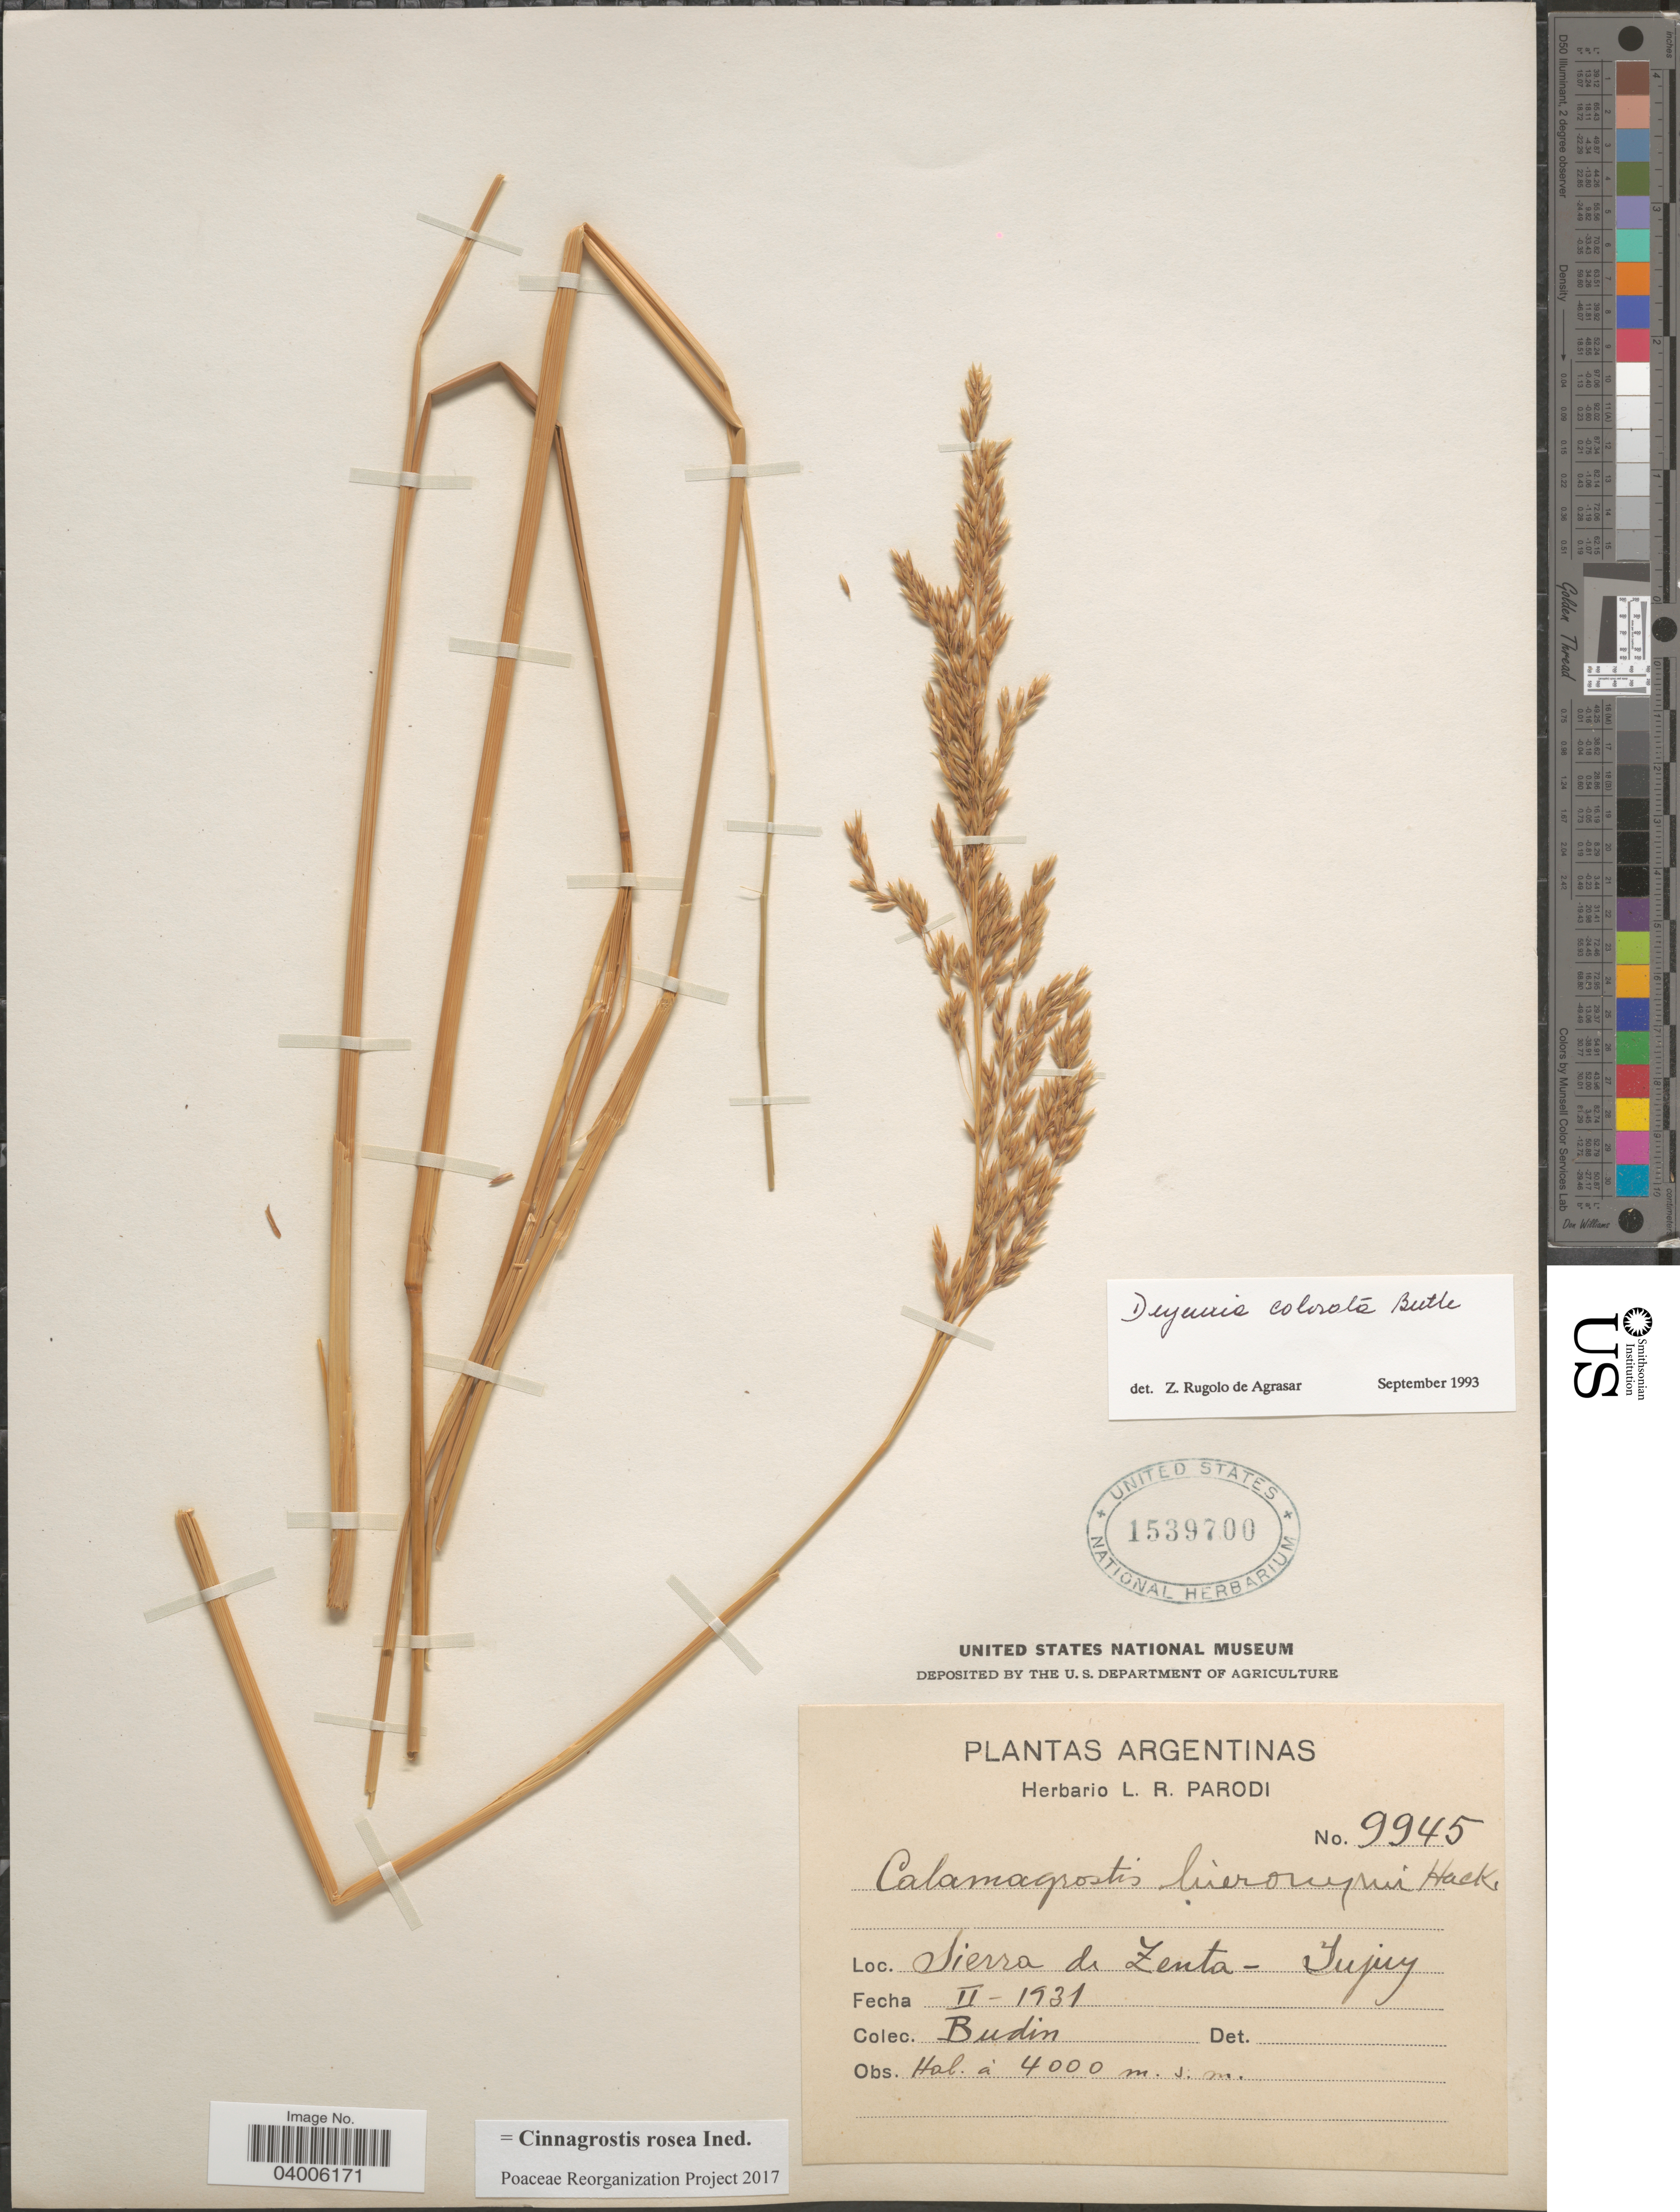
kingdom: Plantae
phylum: Tracheophyta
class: Liliopsida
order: Poales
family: Poaceae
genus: Cinnagrostis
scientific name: Cinnagrostis rosea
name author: (Griseb.) P.M. Peterson et al.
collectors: Budin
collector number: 9945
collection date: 1931-02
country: Argentina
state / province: Jujuy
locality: Sierra de Zenta.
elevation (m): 4000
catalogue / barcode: US 1539700